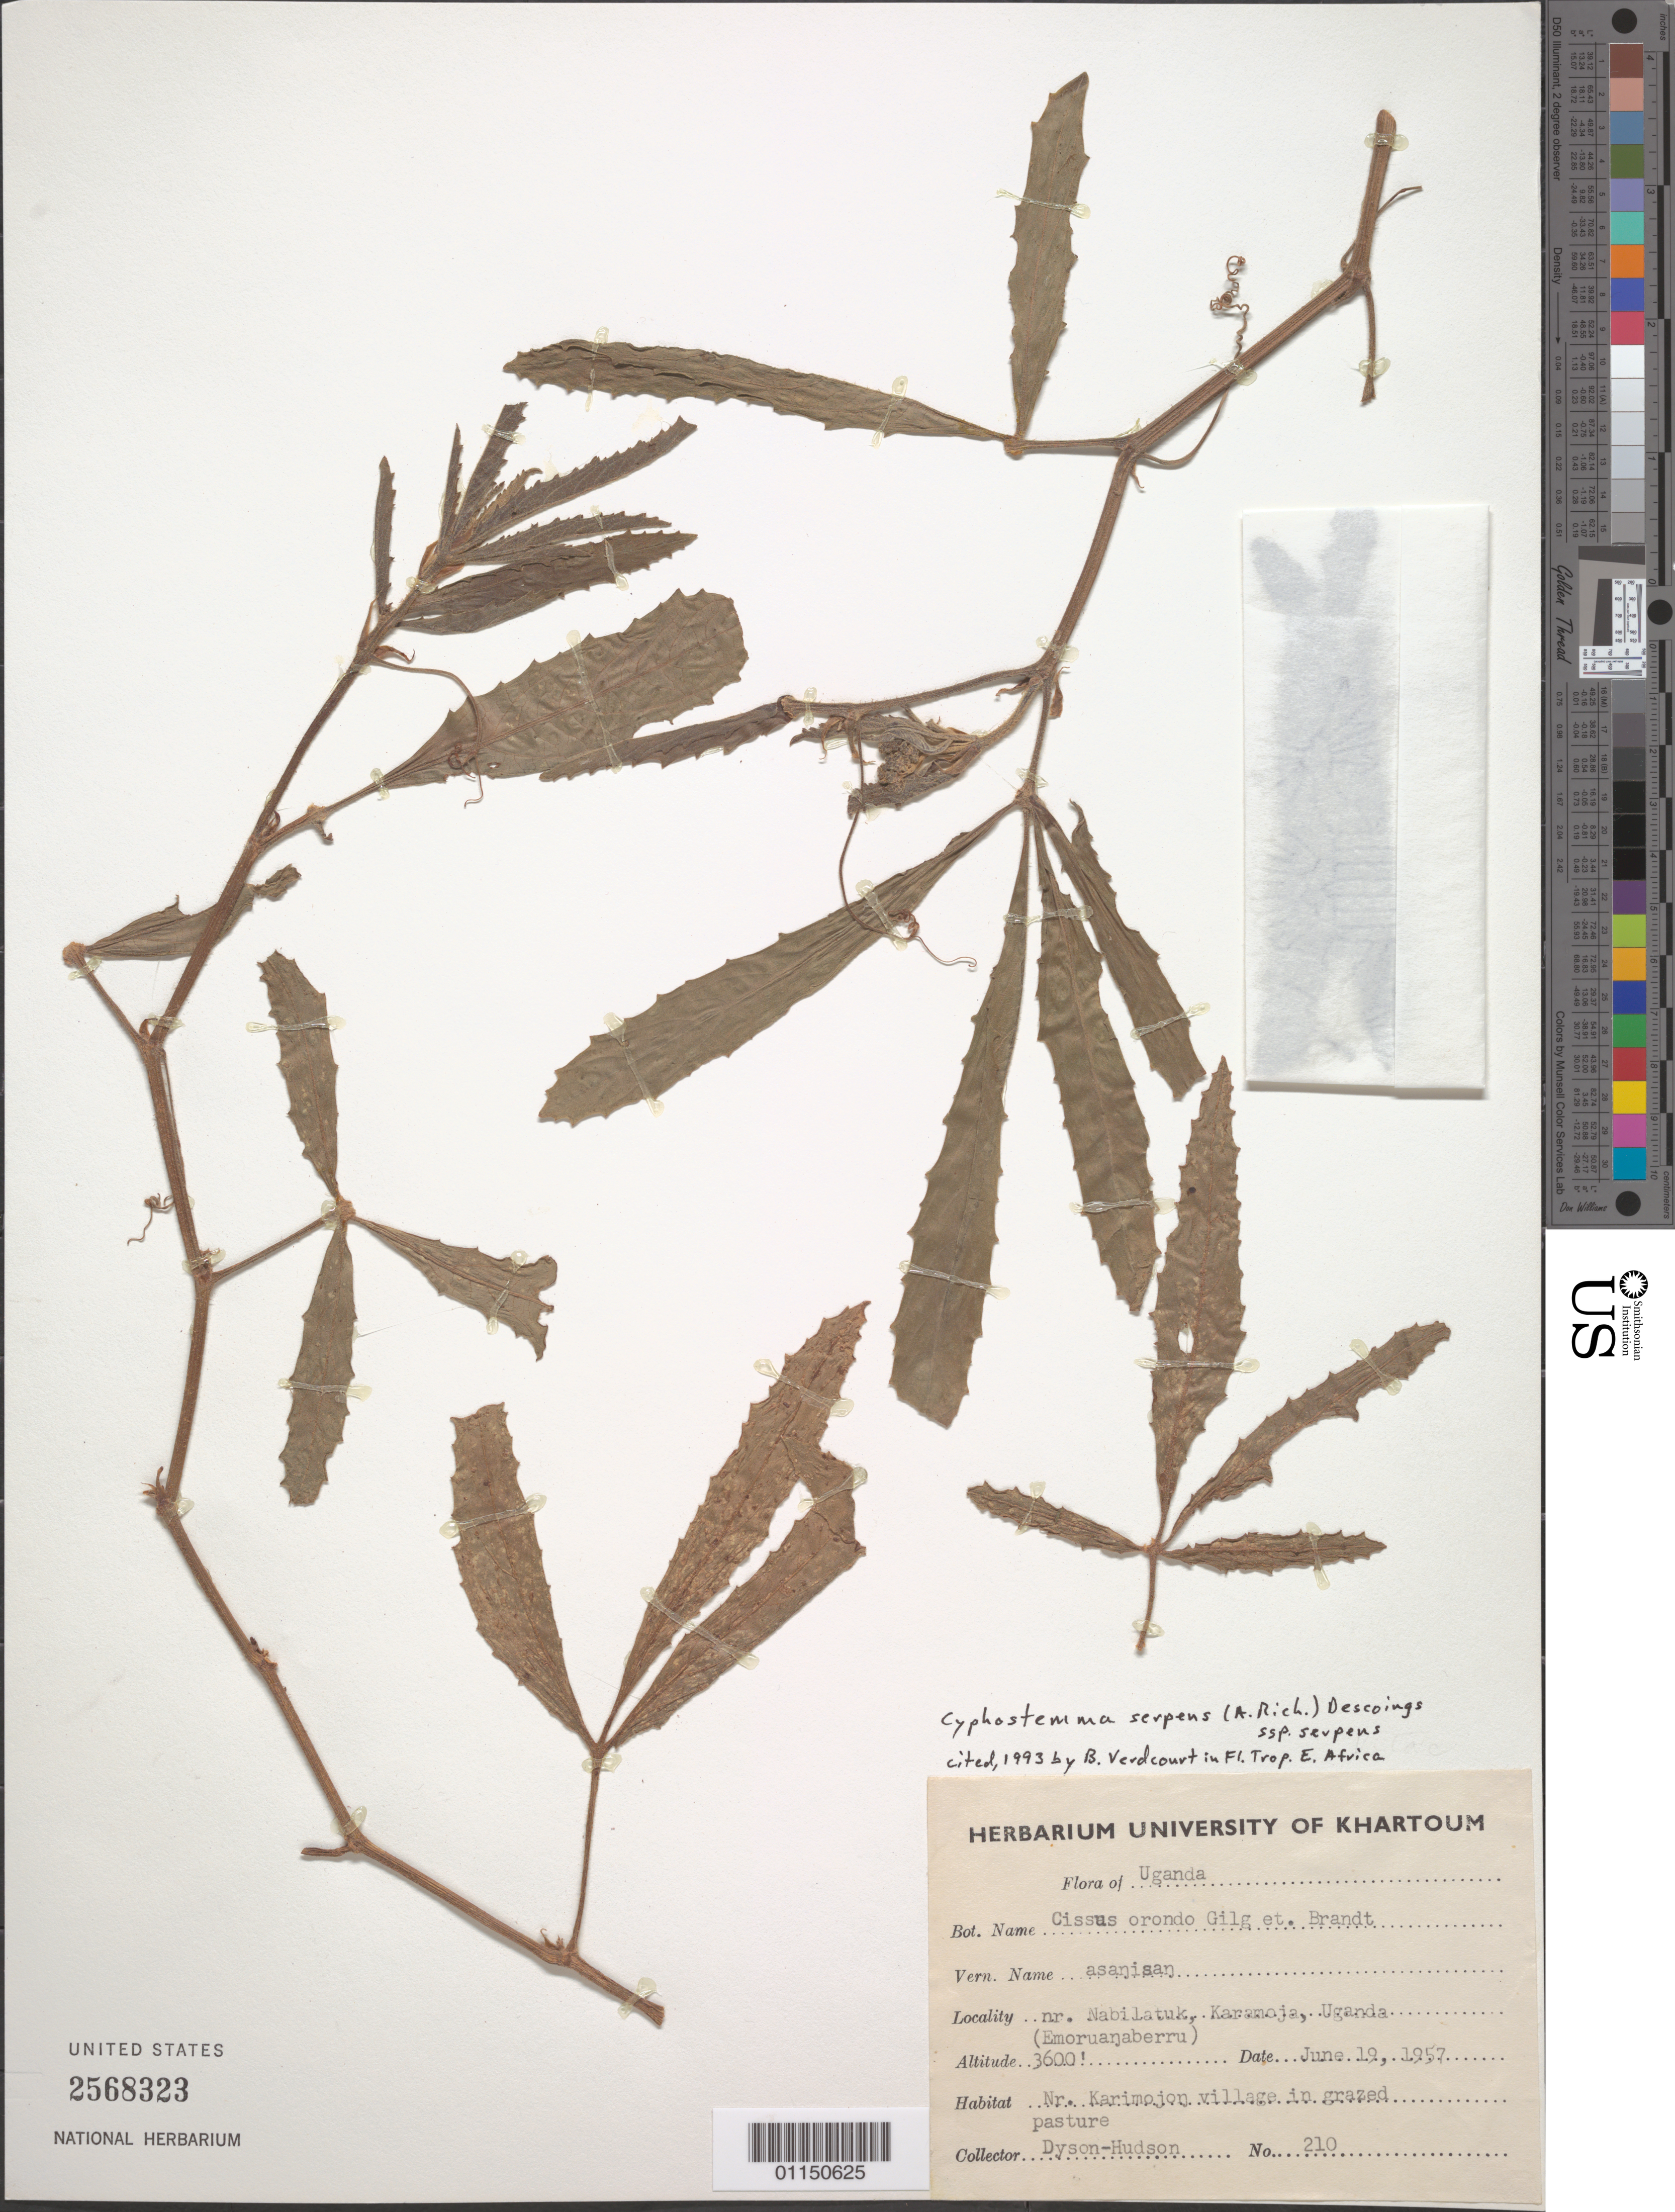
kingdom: Plantae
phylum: Tracheophyta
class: Magnoliopsida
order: Vitales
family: Vitaceae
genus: Cyphostemma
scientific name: Cyphostemma serpens subsp. serpens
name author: (A. Rich.) Desc.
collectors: Dyson-Hudson, --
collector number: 210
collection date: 1957-06-19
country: Uganda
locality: Near Nabilatuk, Karamoja.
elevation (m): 1097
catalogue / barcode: US 2568323